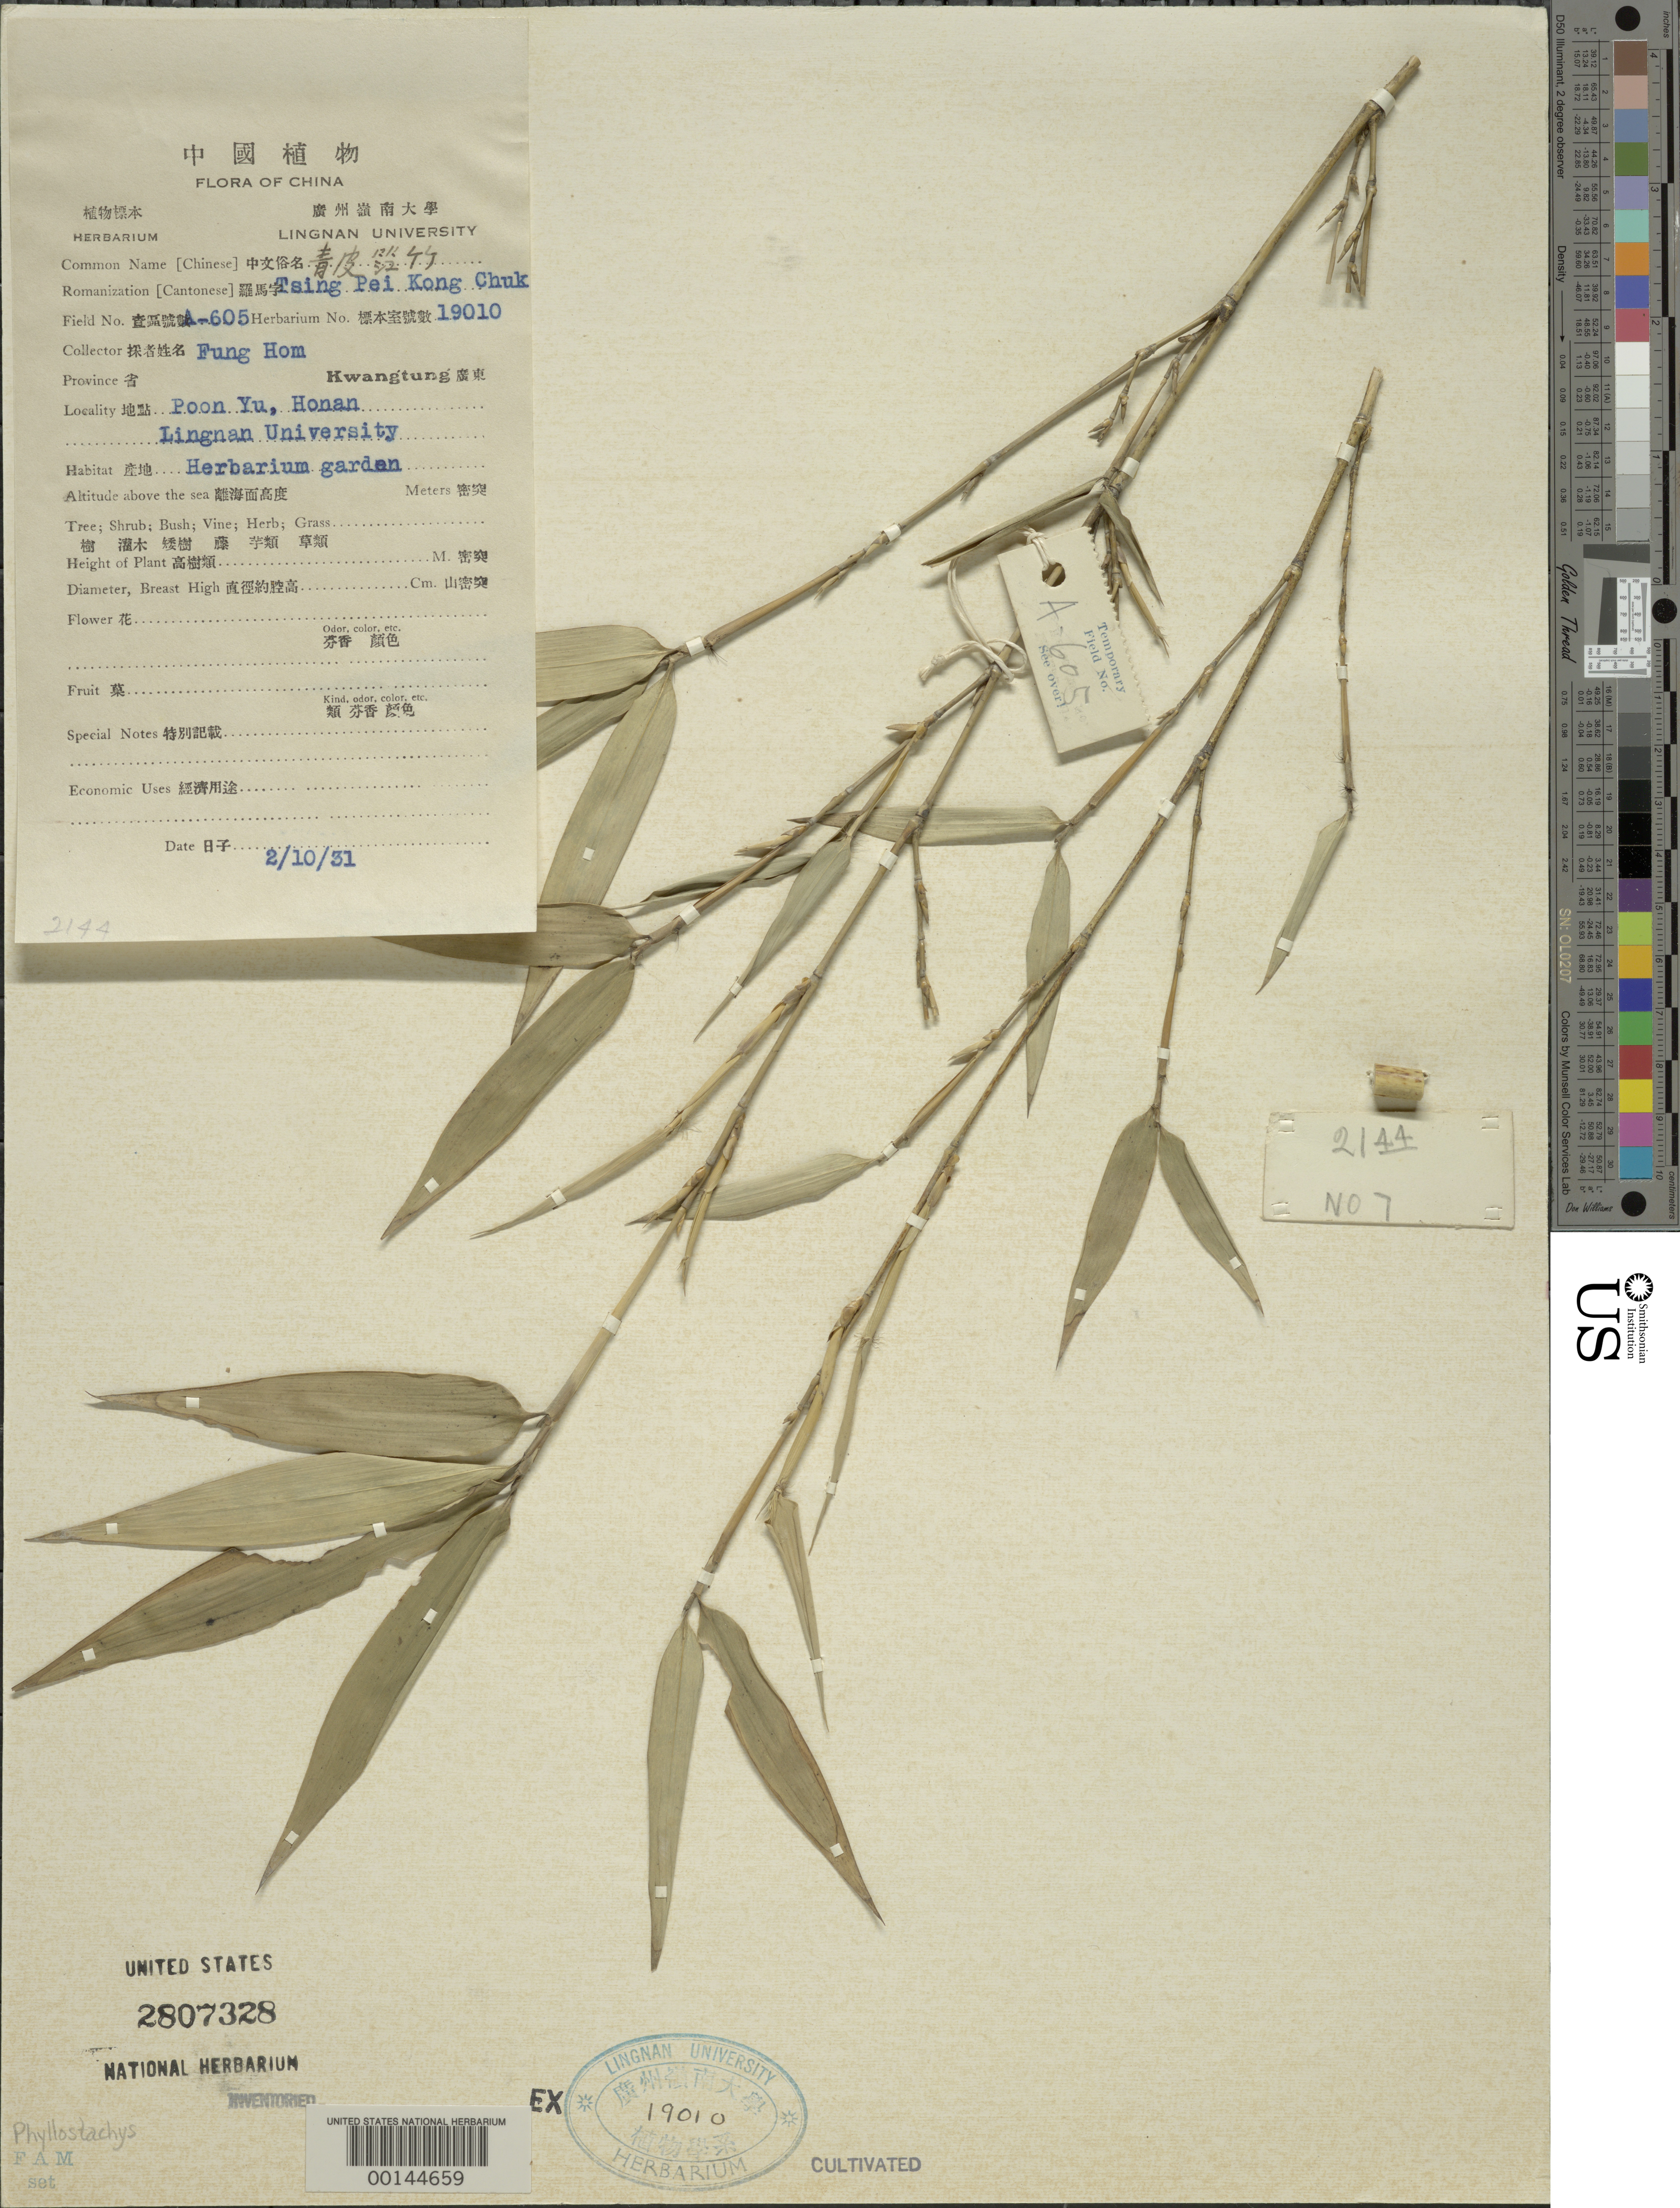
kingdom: Plantae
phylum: Tracheophyta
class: Liliopsida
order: Poales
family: Poaceae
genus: Phyllostachys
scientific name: Phyllostachys sp.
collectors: H. L. Fung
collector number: A-605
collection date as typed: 10 Feb 1931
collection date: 1931-02-10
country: China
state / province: Guangdong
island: Honam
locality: Honan, poon-yu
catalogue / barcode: US 2807328